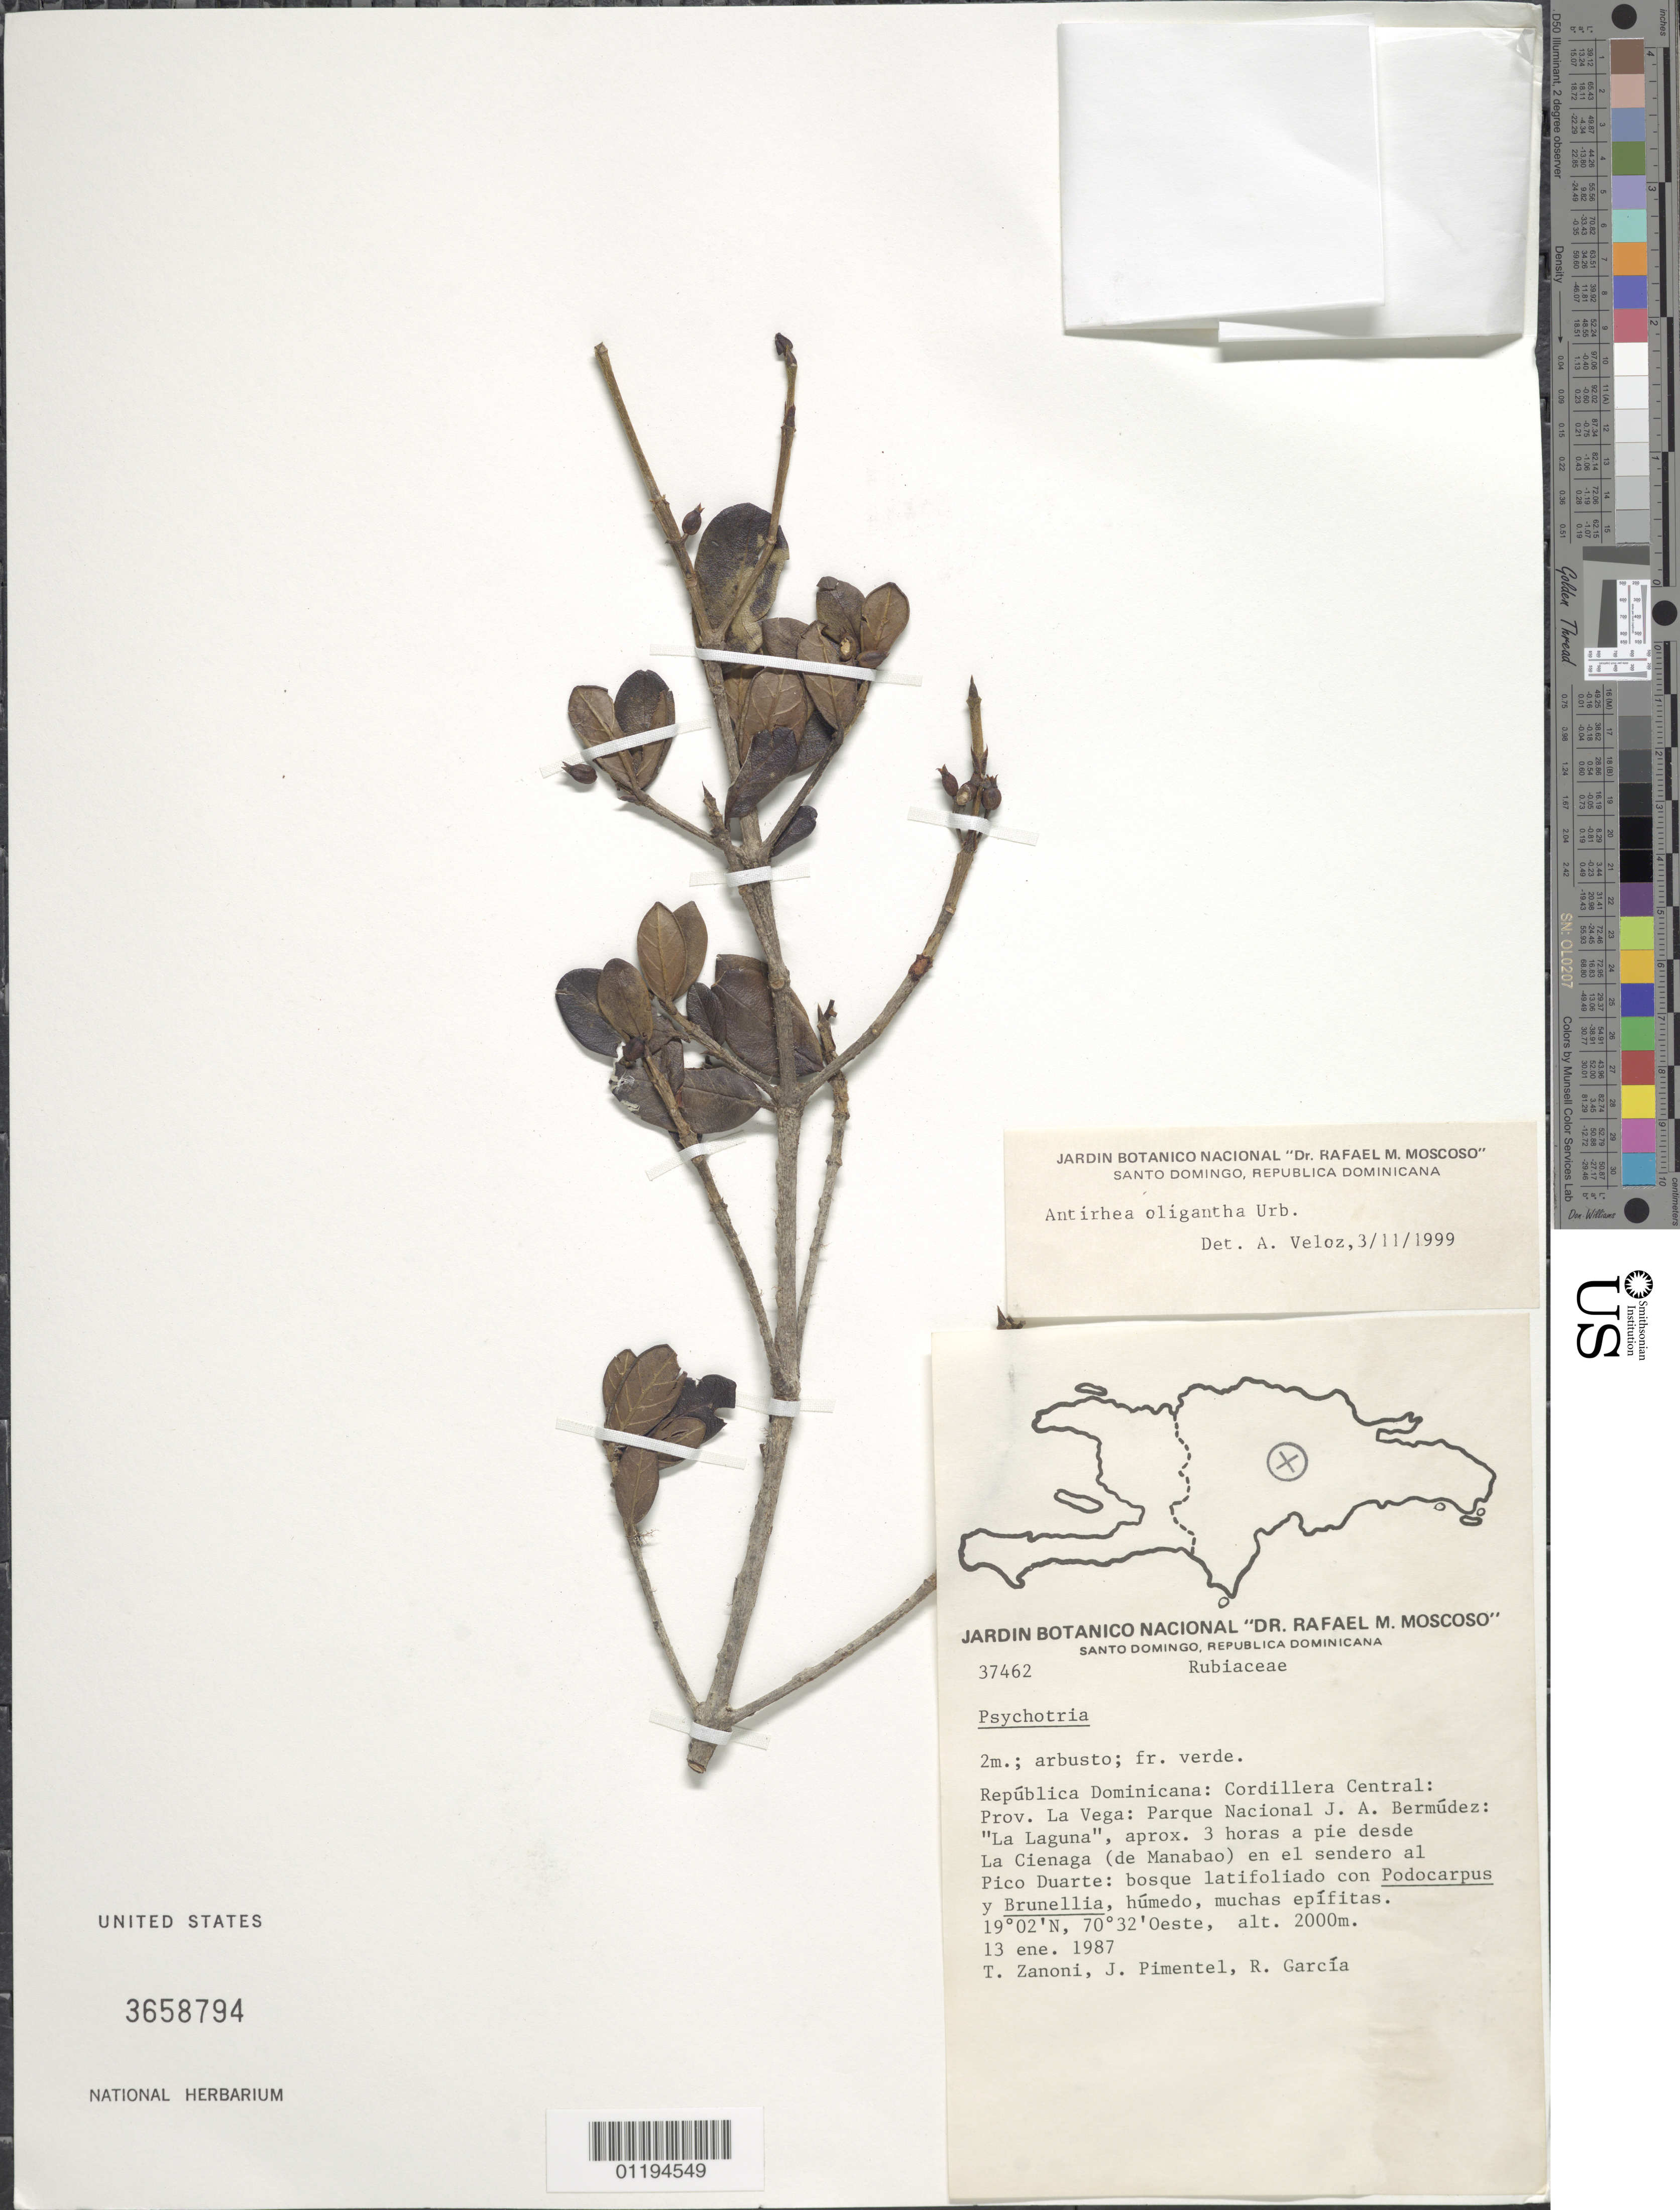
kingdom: Plantae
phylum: Tracheophyta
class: Magnoliopsida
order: Gentianales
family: Rubiaceae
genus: Antirhea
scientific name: Antirhea oligantha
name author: Urb.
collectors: T. A. Zanoni, R. Garcia & J. Pimental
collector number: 37462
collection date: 1987-01-13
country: Dominican Republic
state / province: La Vega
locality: J. A. Bermudez National Park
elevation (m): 2000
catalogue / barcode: US 3658794